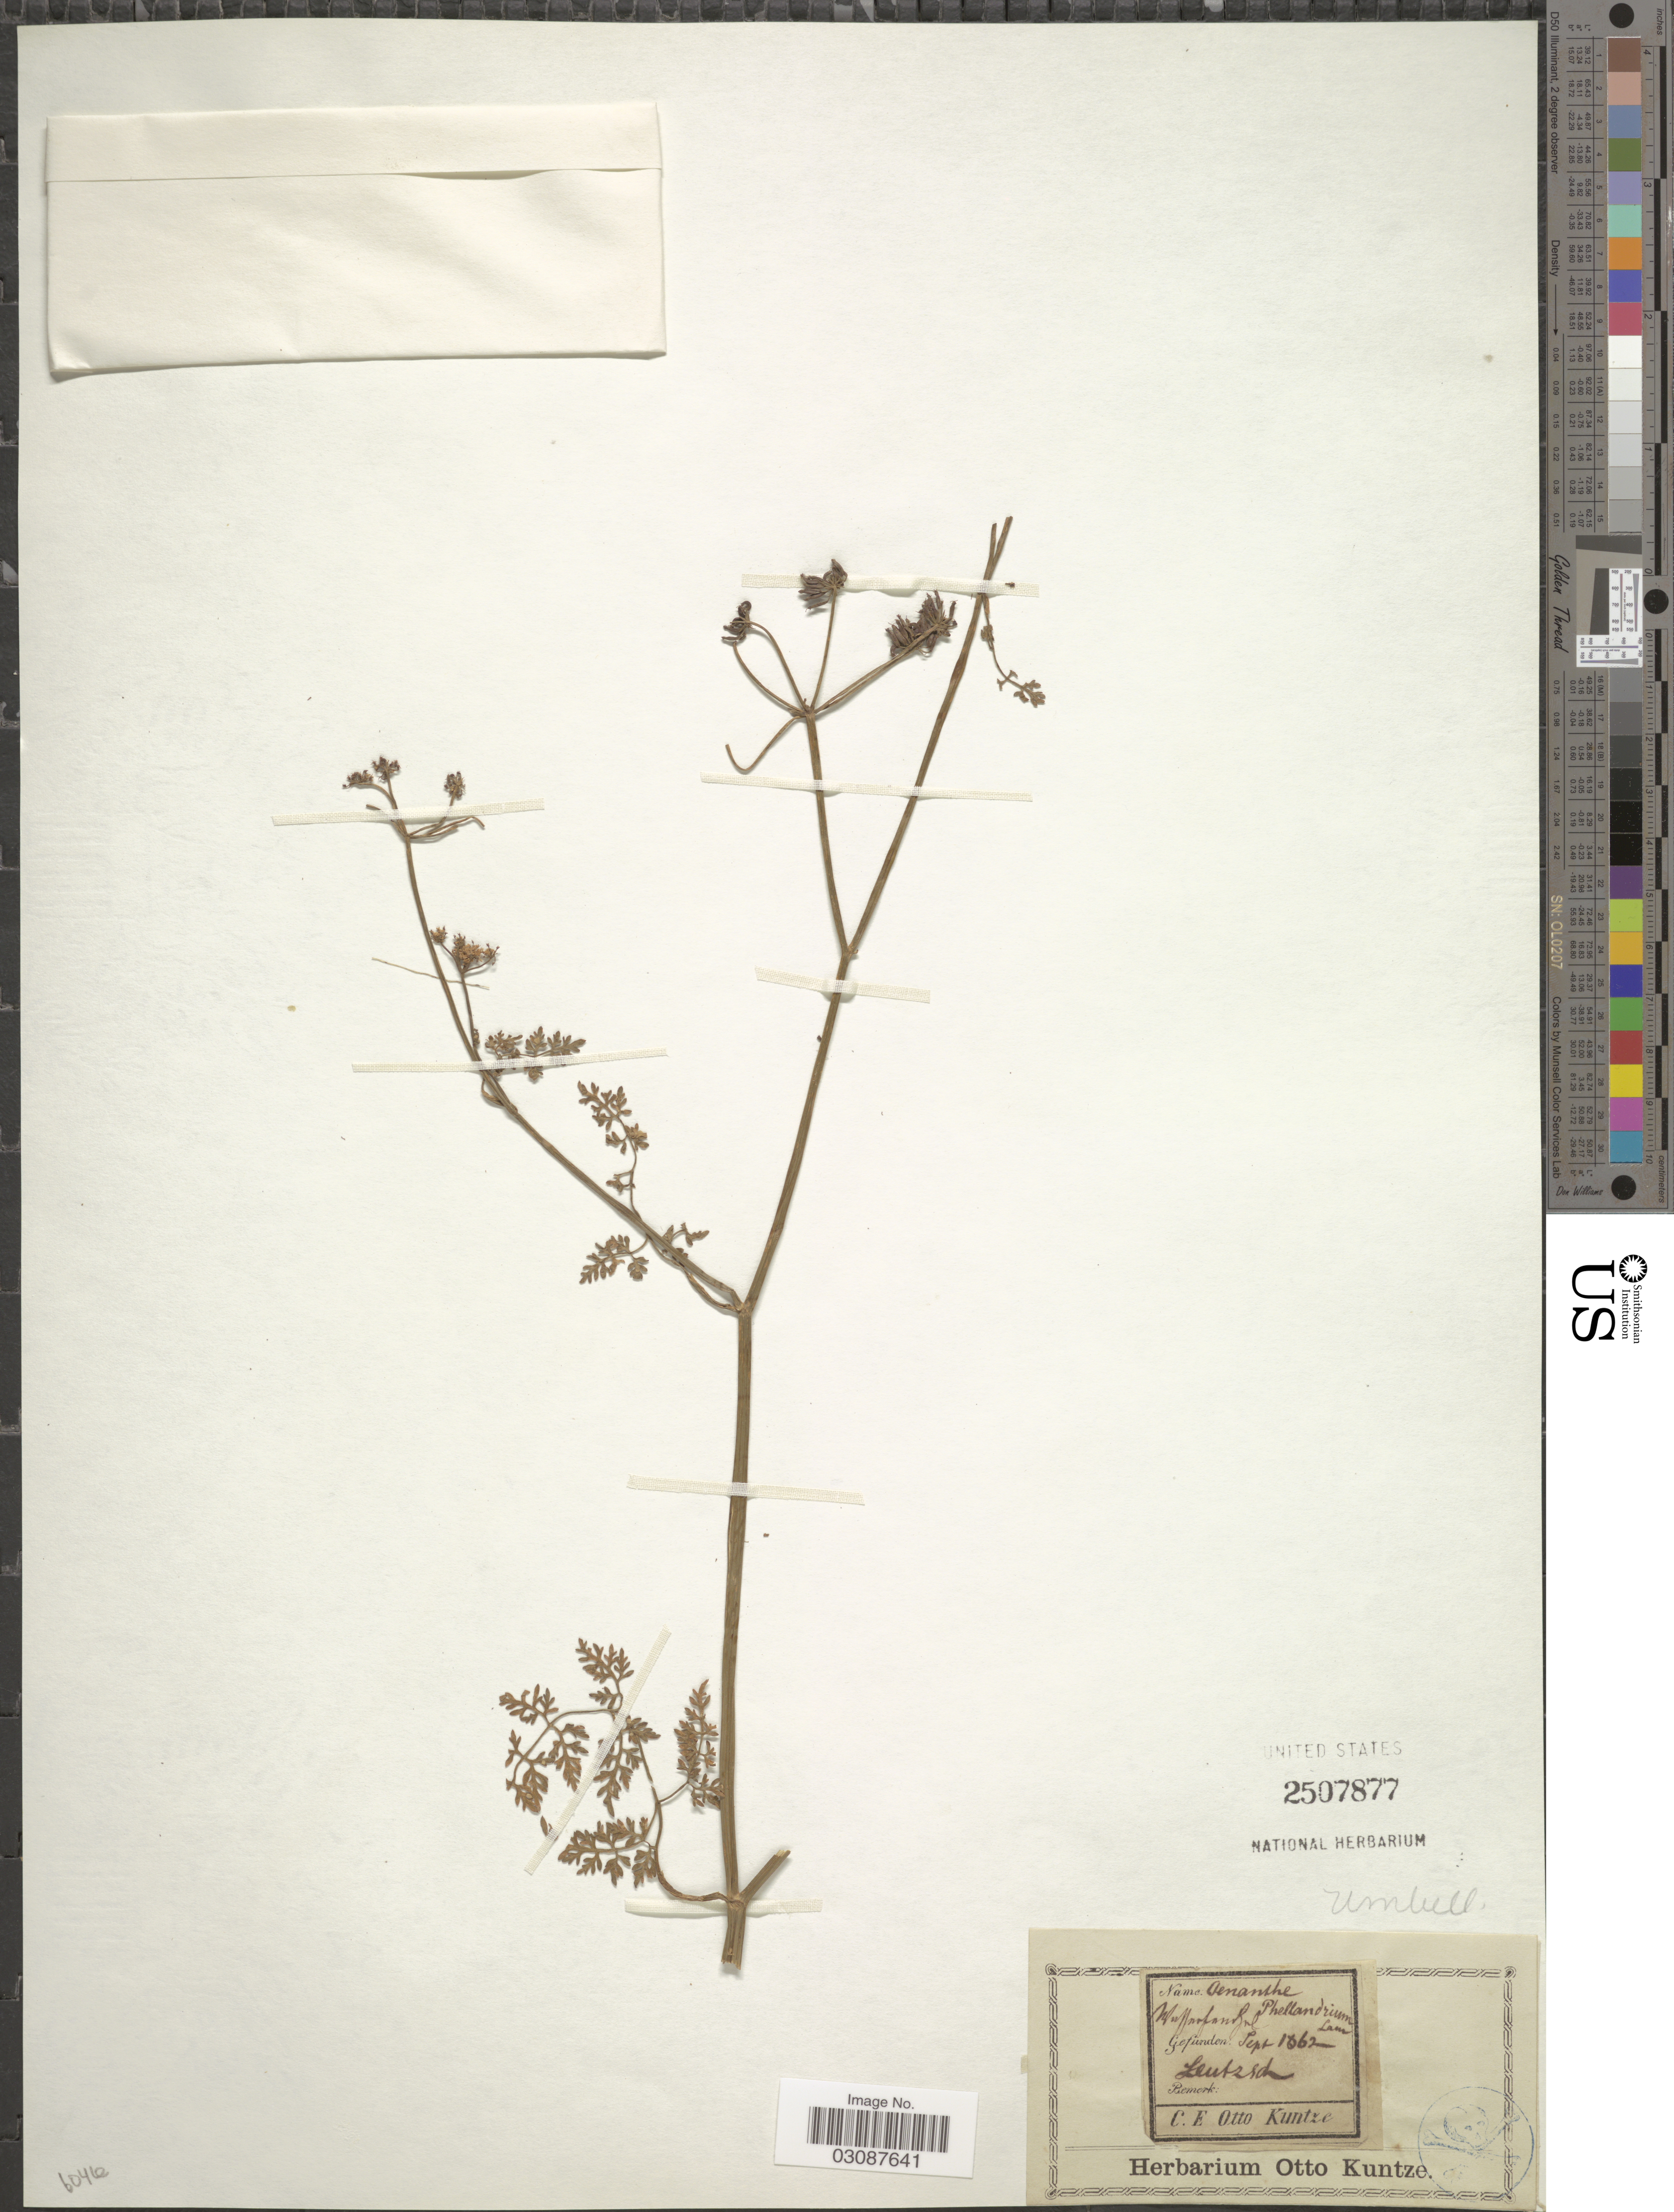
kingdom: Plantae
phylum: Tracheophyta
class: Magnoliopsida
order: Apiales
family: Apiaceae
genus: Oenanthe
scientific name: Oenanthe phellandrim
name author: Lam.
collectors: C.E.O. Kuntze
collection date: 1862-09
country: Germany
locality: Leutzsch.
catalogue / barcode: US 2507877